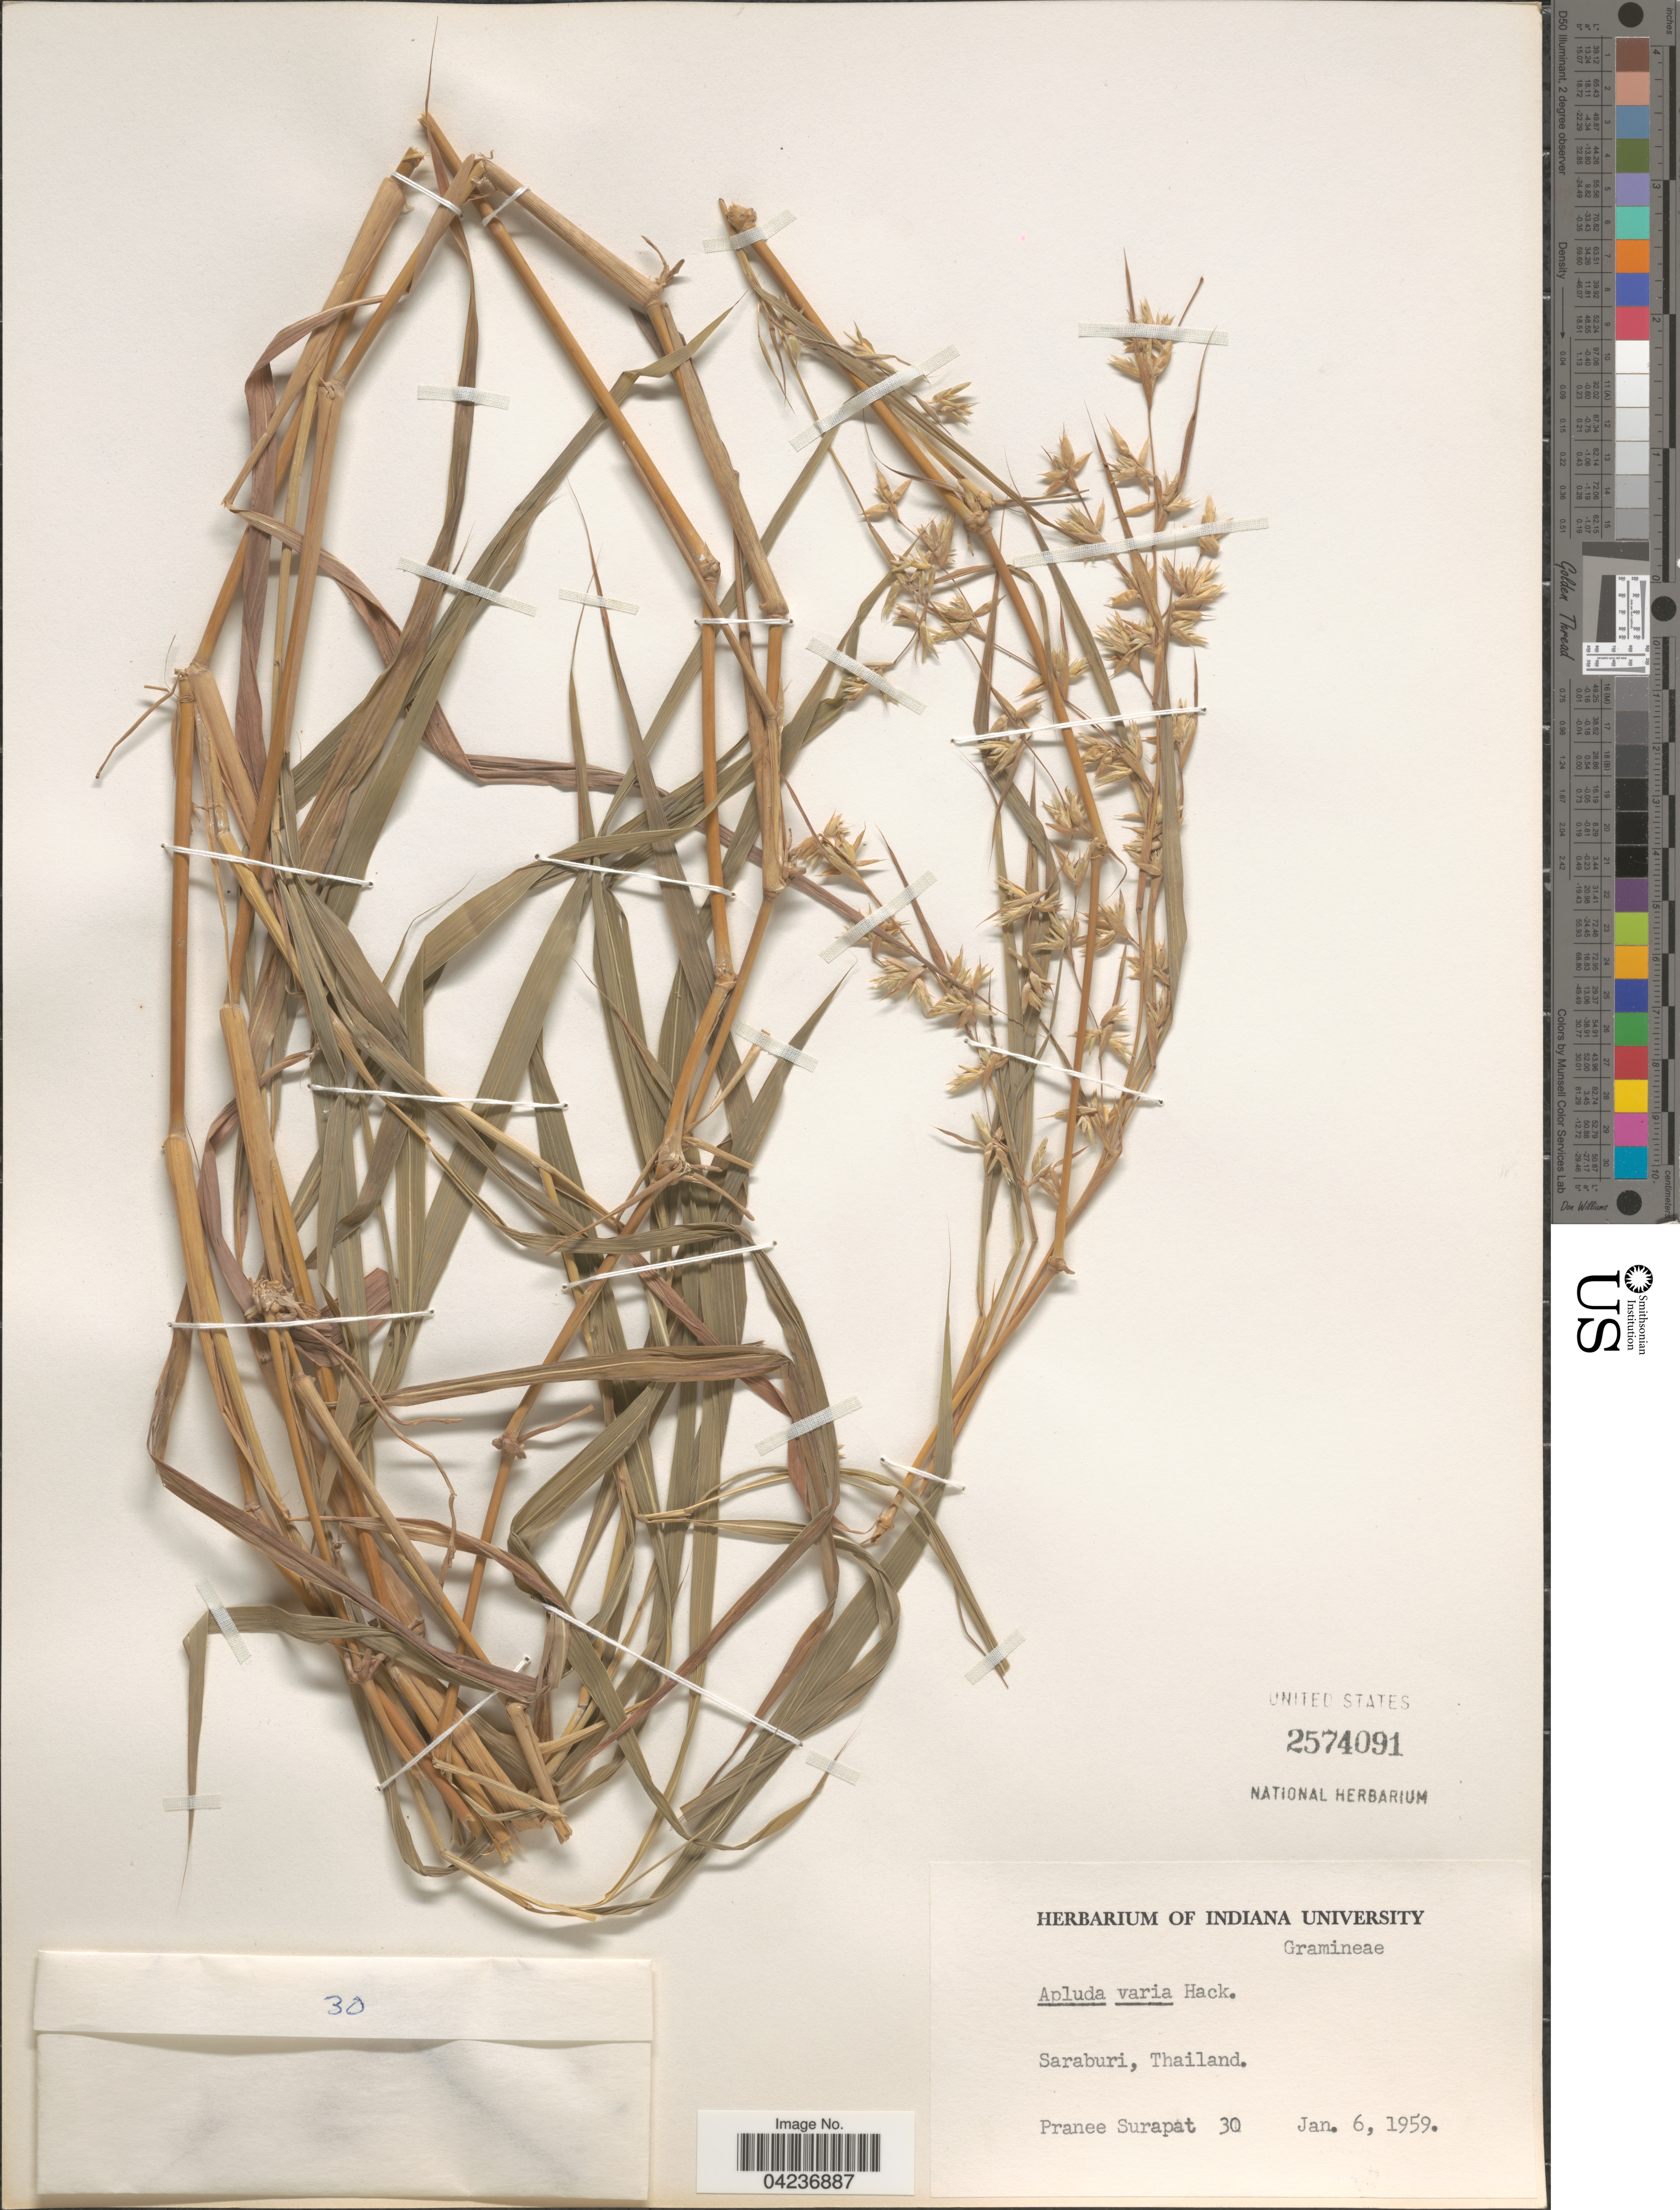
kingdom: Plantae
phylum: Tracheophyta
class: Liliopsida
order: Poales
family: Poaceae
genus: Apluda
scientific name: Apluda mutica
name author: L.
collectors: P. Surapat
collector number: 30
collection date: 1959-01-06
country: Thailand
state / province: Saraburi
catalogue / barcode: US 2574091